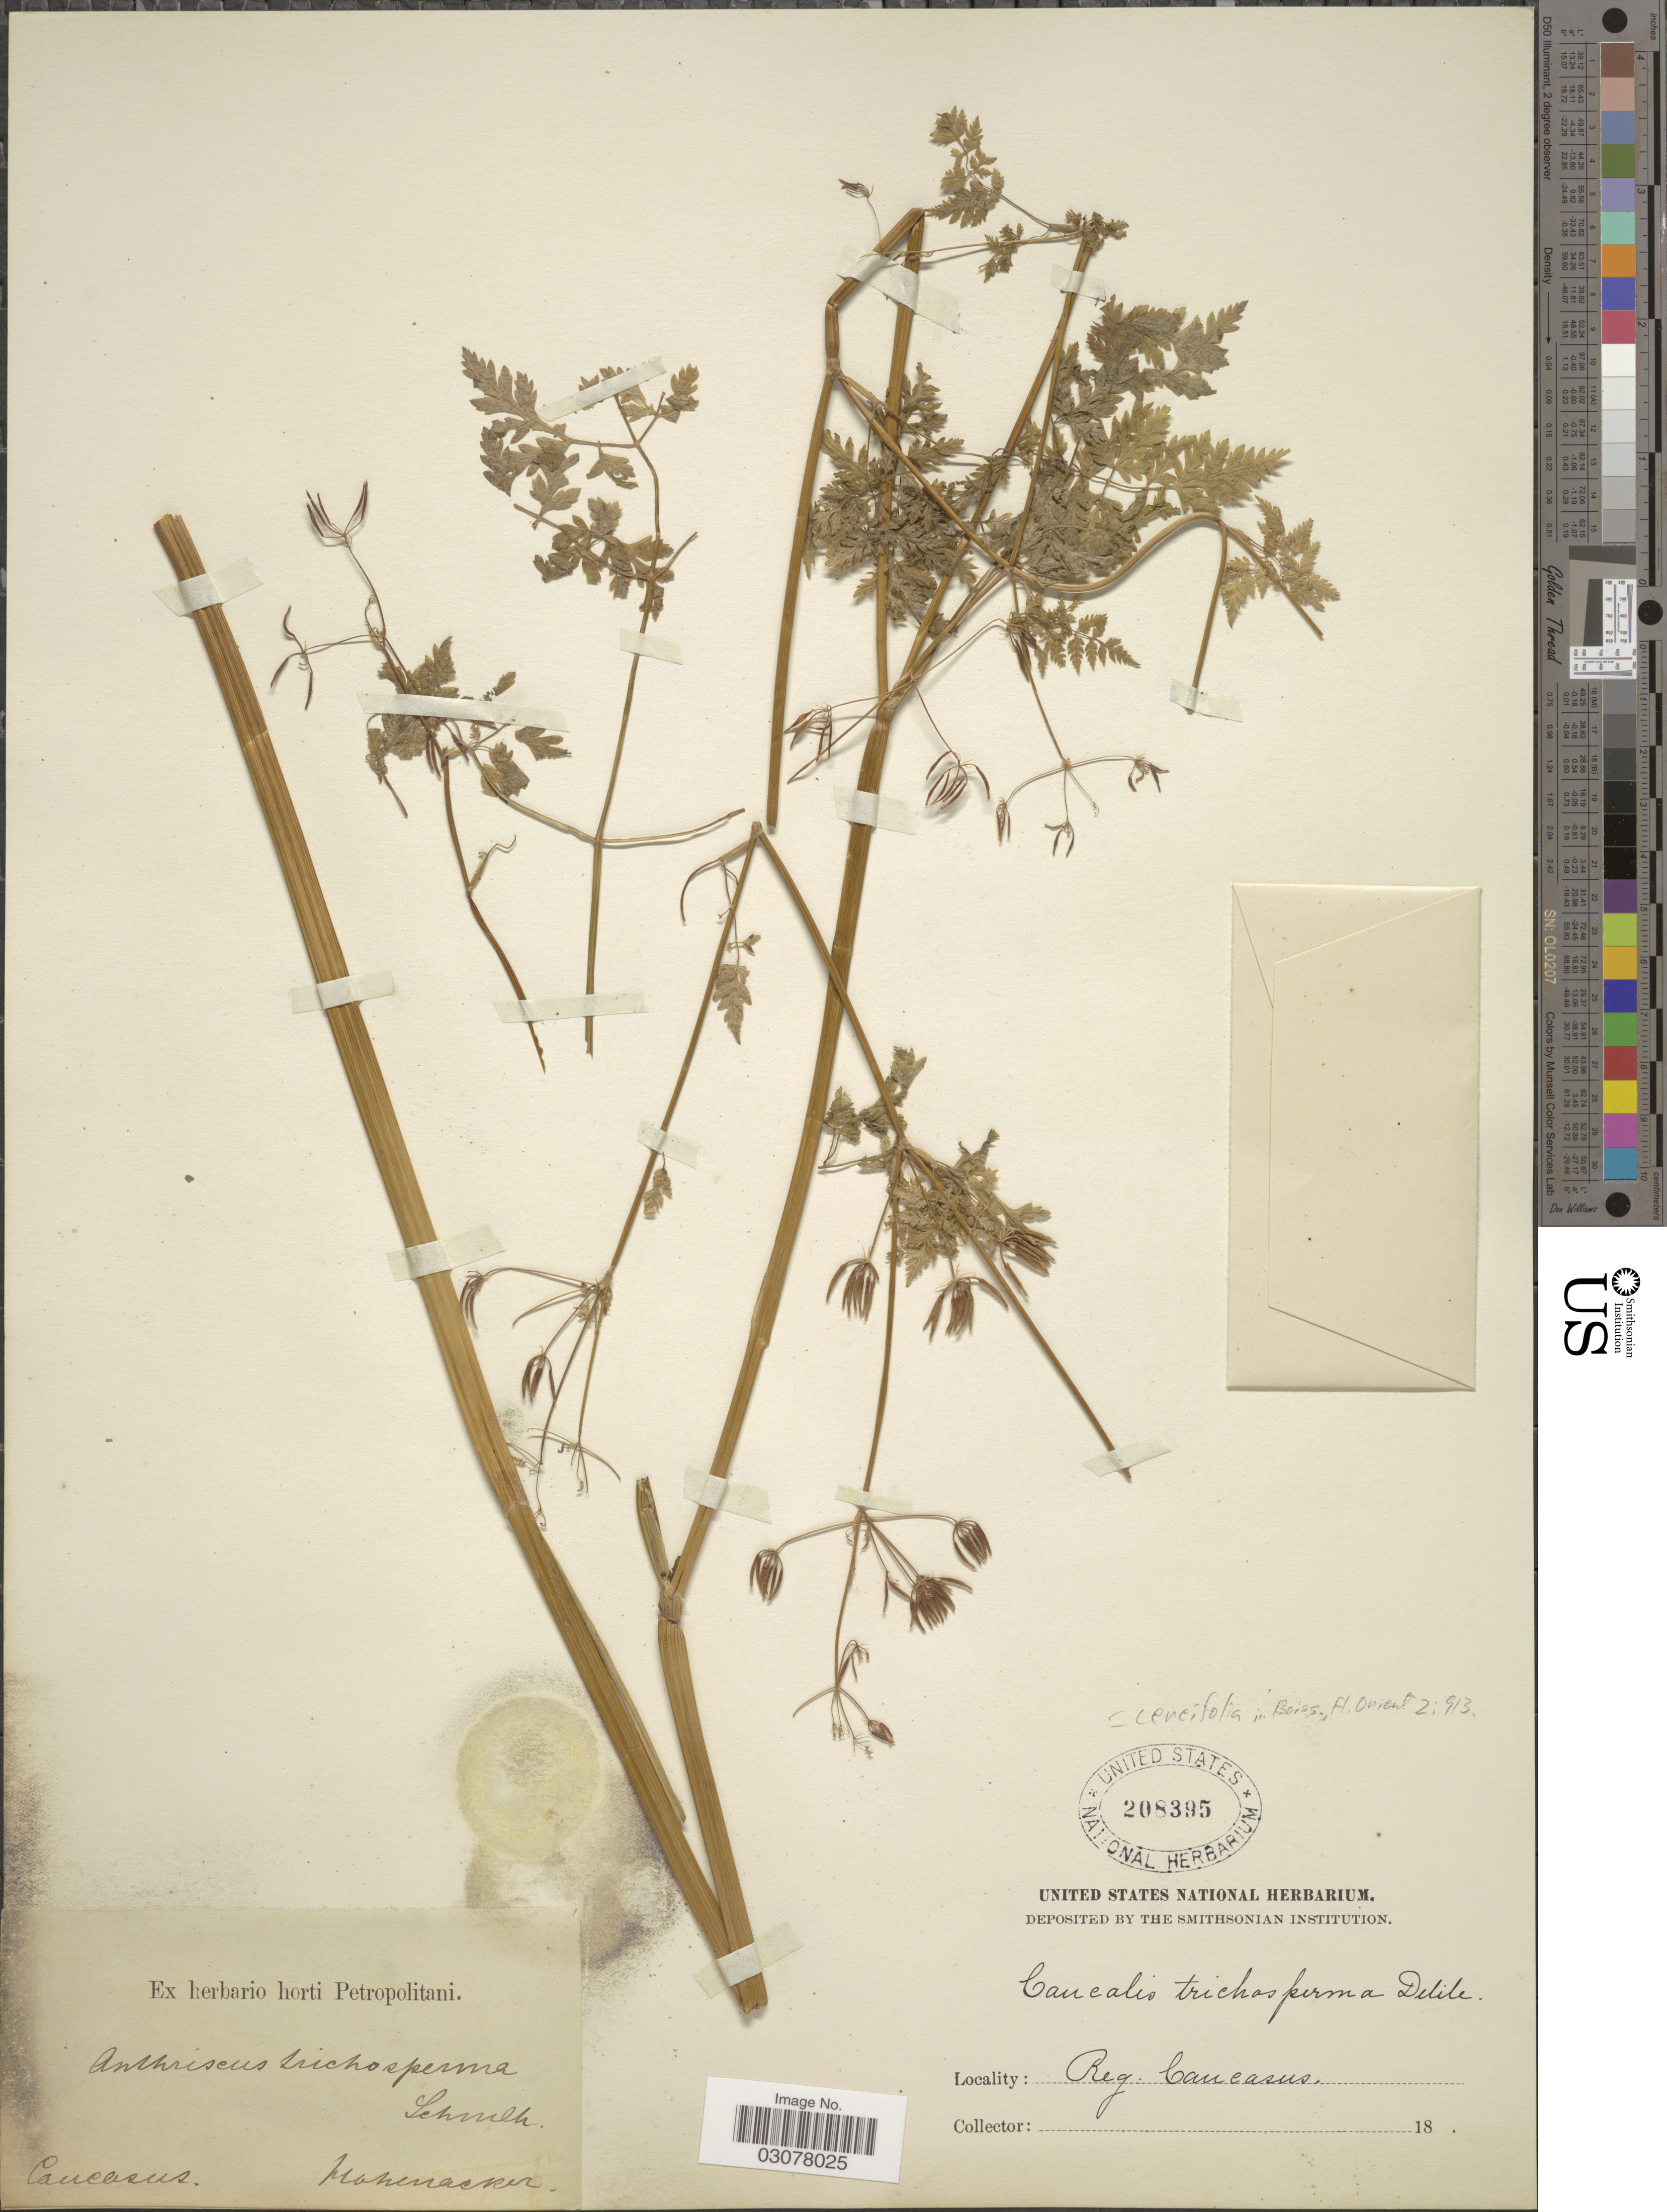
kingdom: Plantae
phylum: Tracheophyta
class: Magnoliopsida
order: Apiales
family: Apiaceae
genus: Anthriscus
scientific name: Anthriscus cerefolium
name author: (L.) Hoffm.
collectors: Hohenacker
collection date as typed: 18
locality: Reg. Caucasus.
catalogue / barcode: US 208395